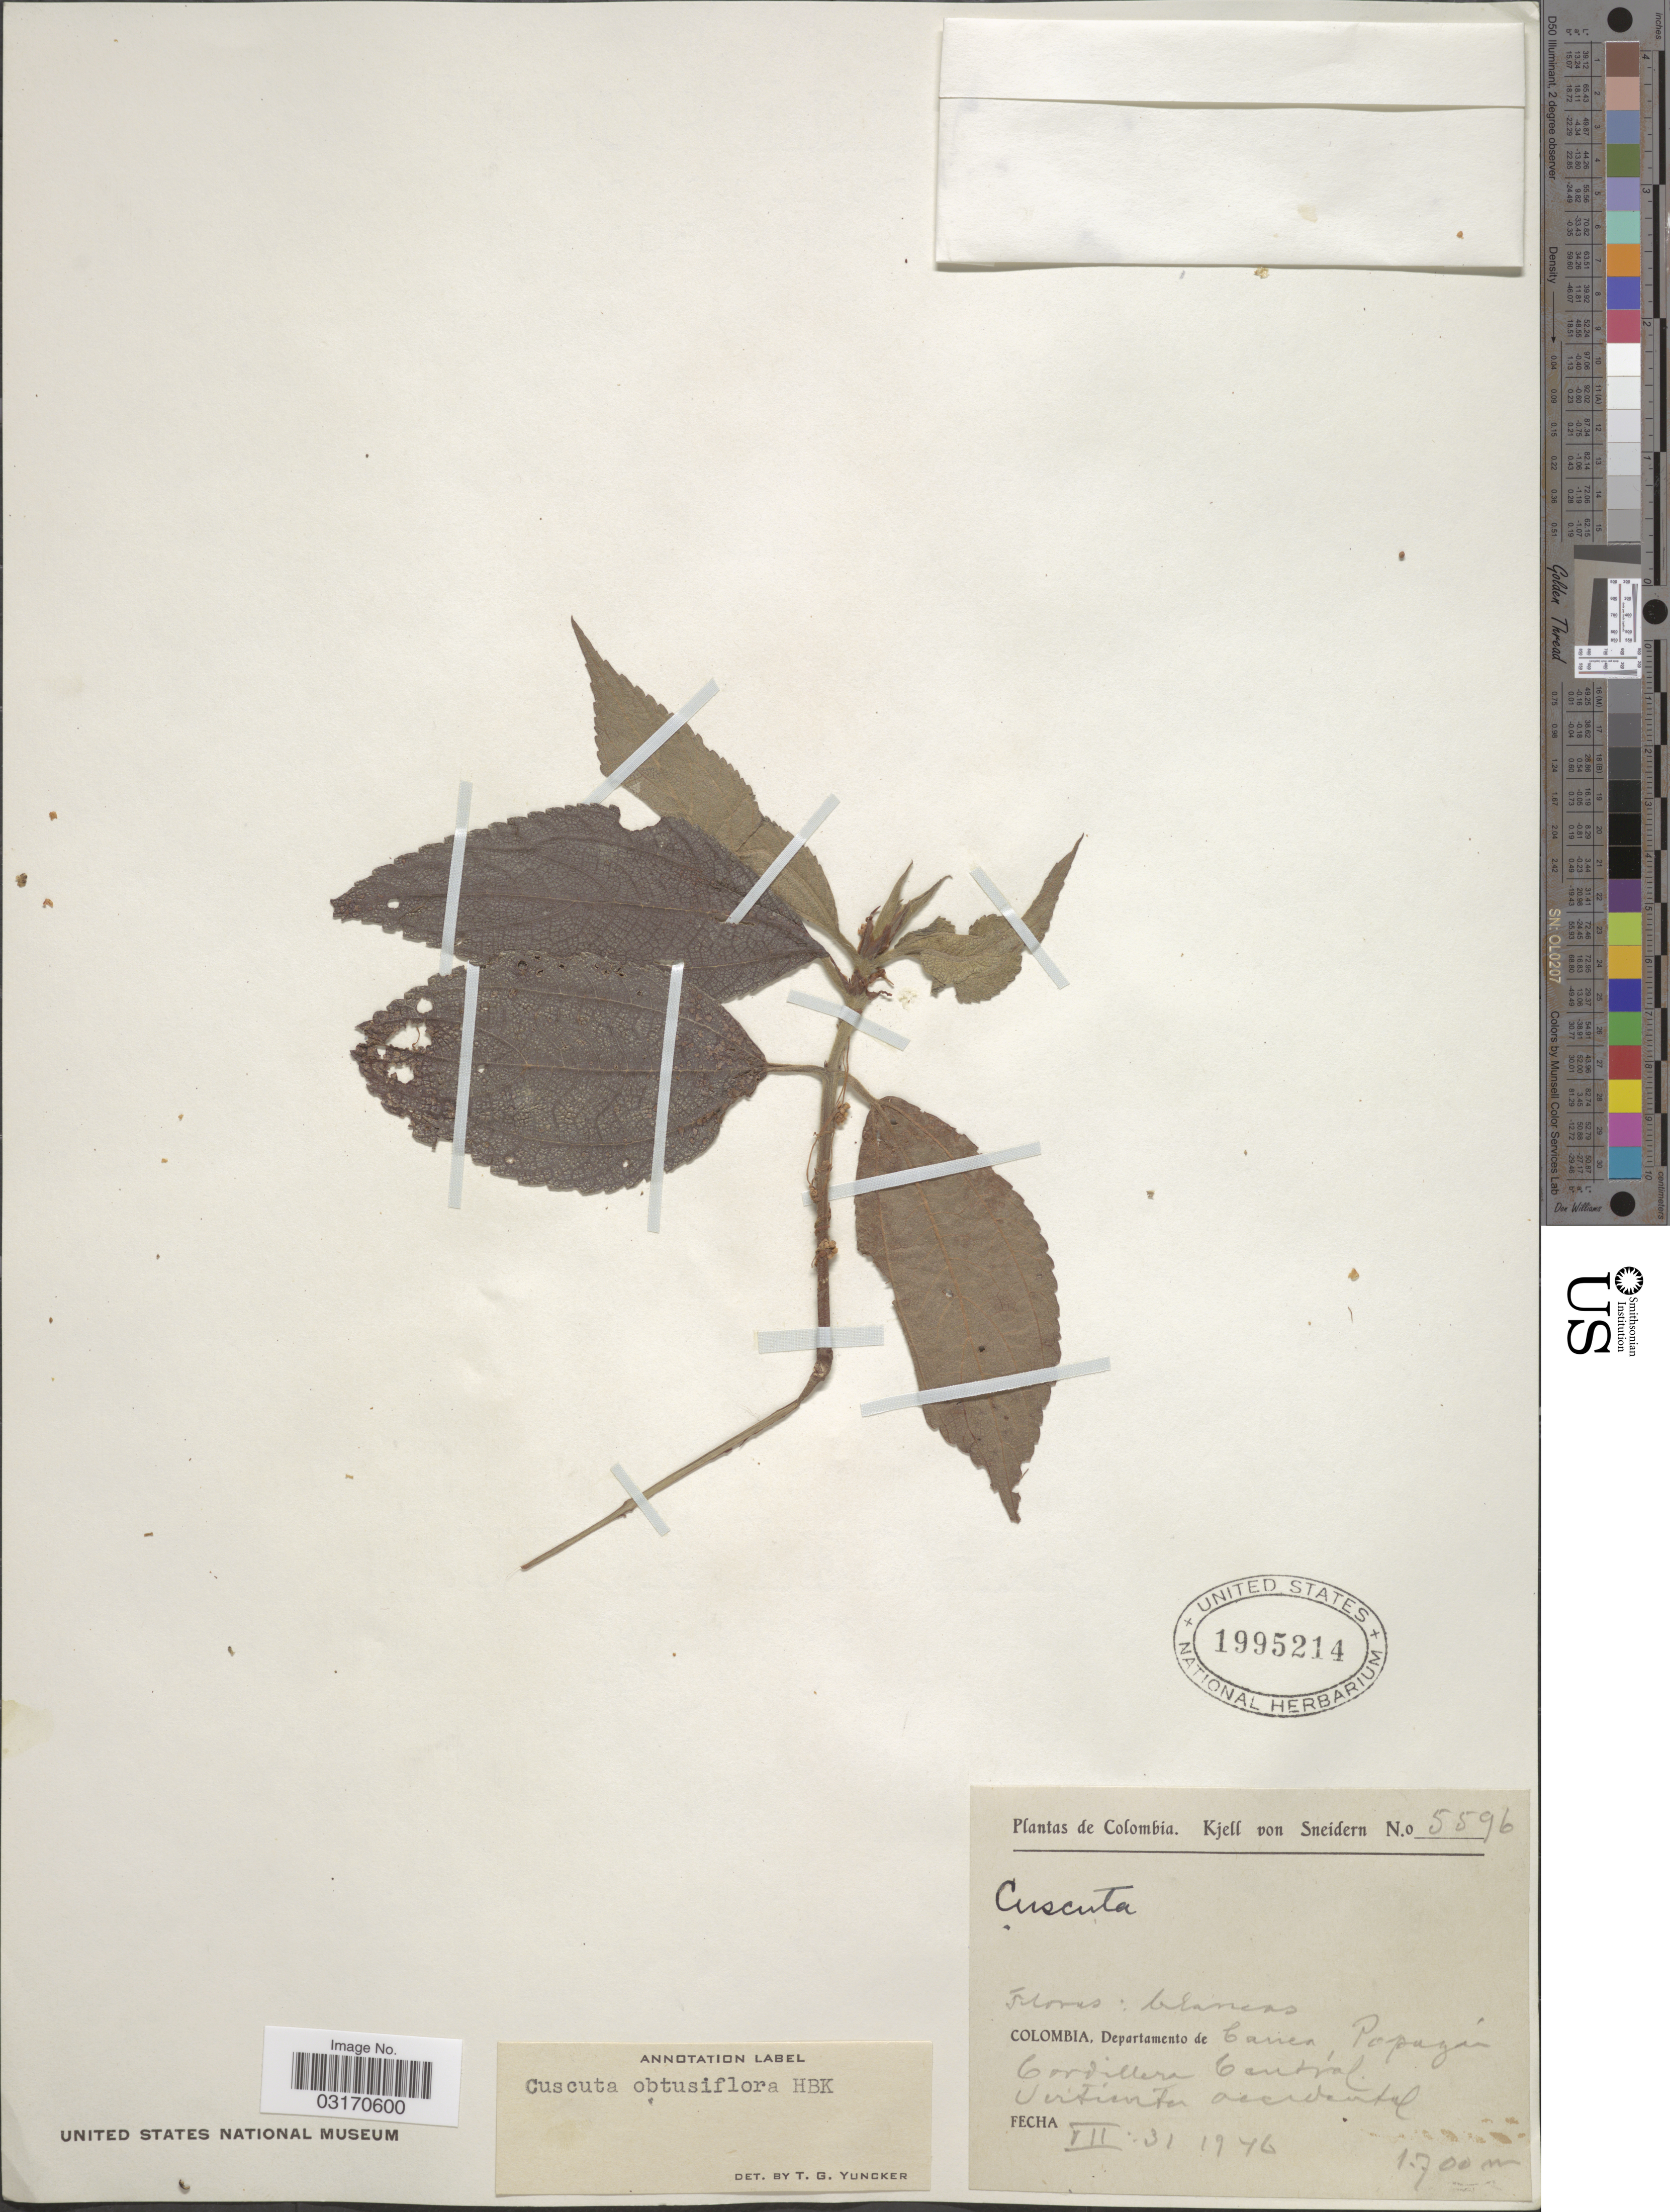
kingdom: Plantae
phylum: Tracheophyta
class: Magnoliopsida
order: Solanales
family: Convolvulaceae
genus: Cuscuta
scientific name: Cuscuta obtusiflora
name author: Kunth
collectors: K. von Sneidern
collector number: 5596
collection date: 1946-07-31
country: Colombia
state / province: Cauca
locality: Departamento de Cauca, Popayán. Cordillera Central. Vertiente occidental.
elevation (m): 1700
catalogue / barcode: US 1995214